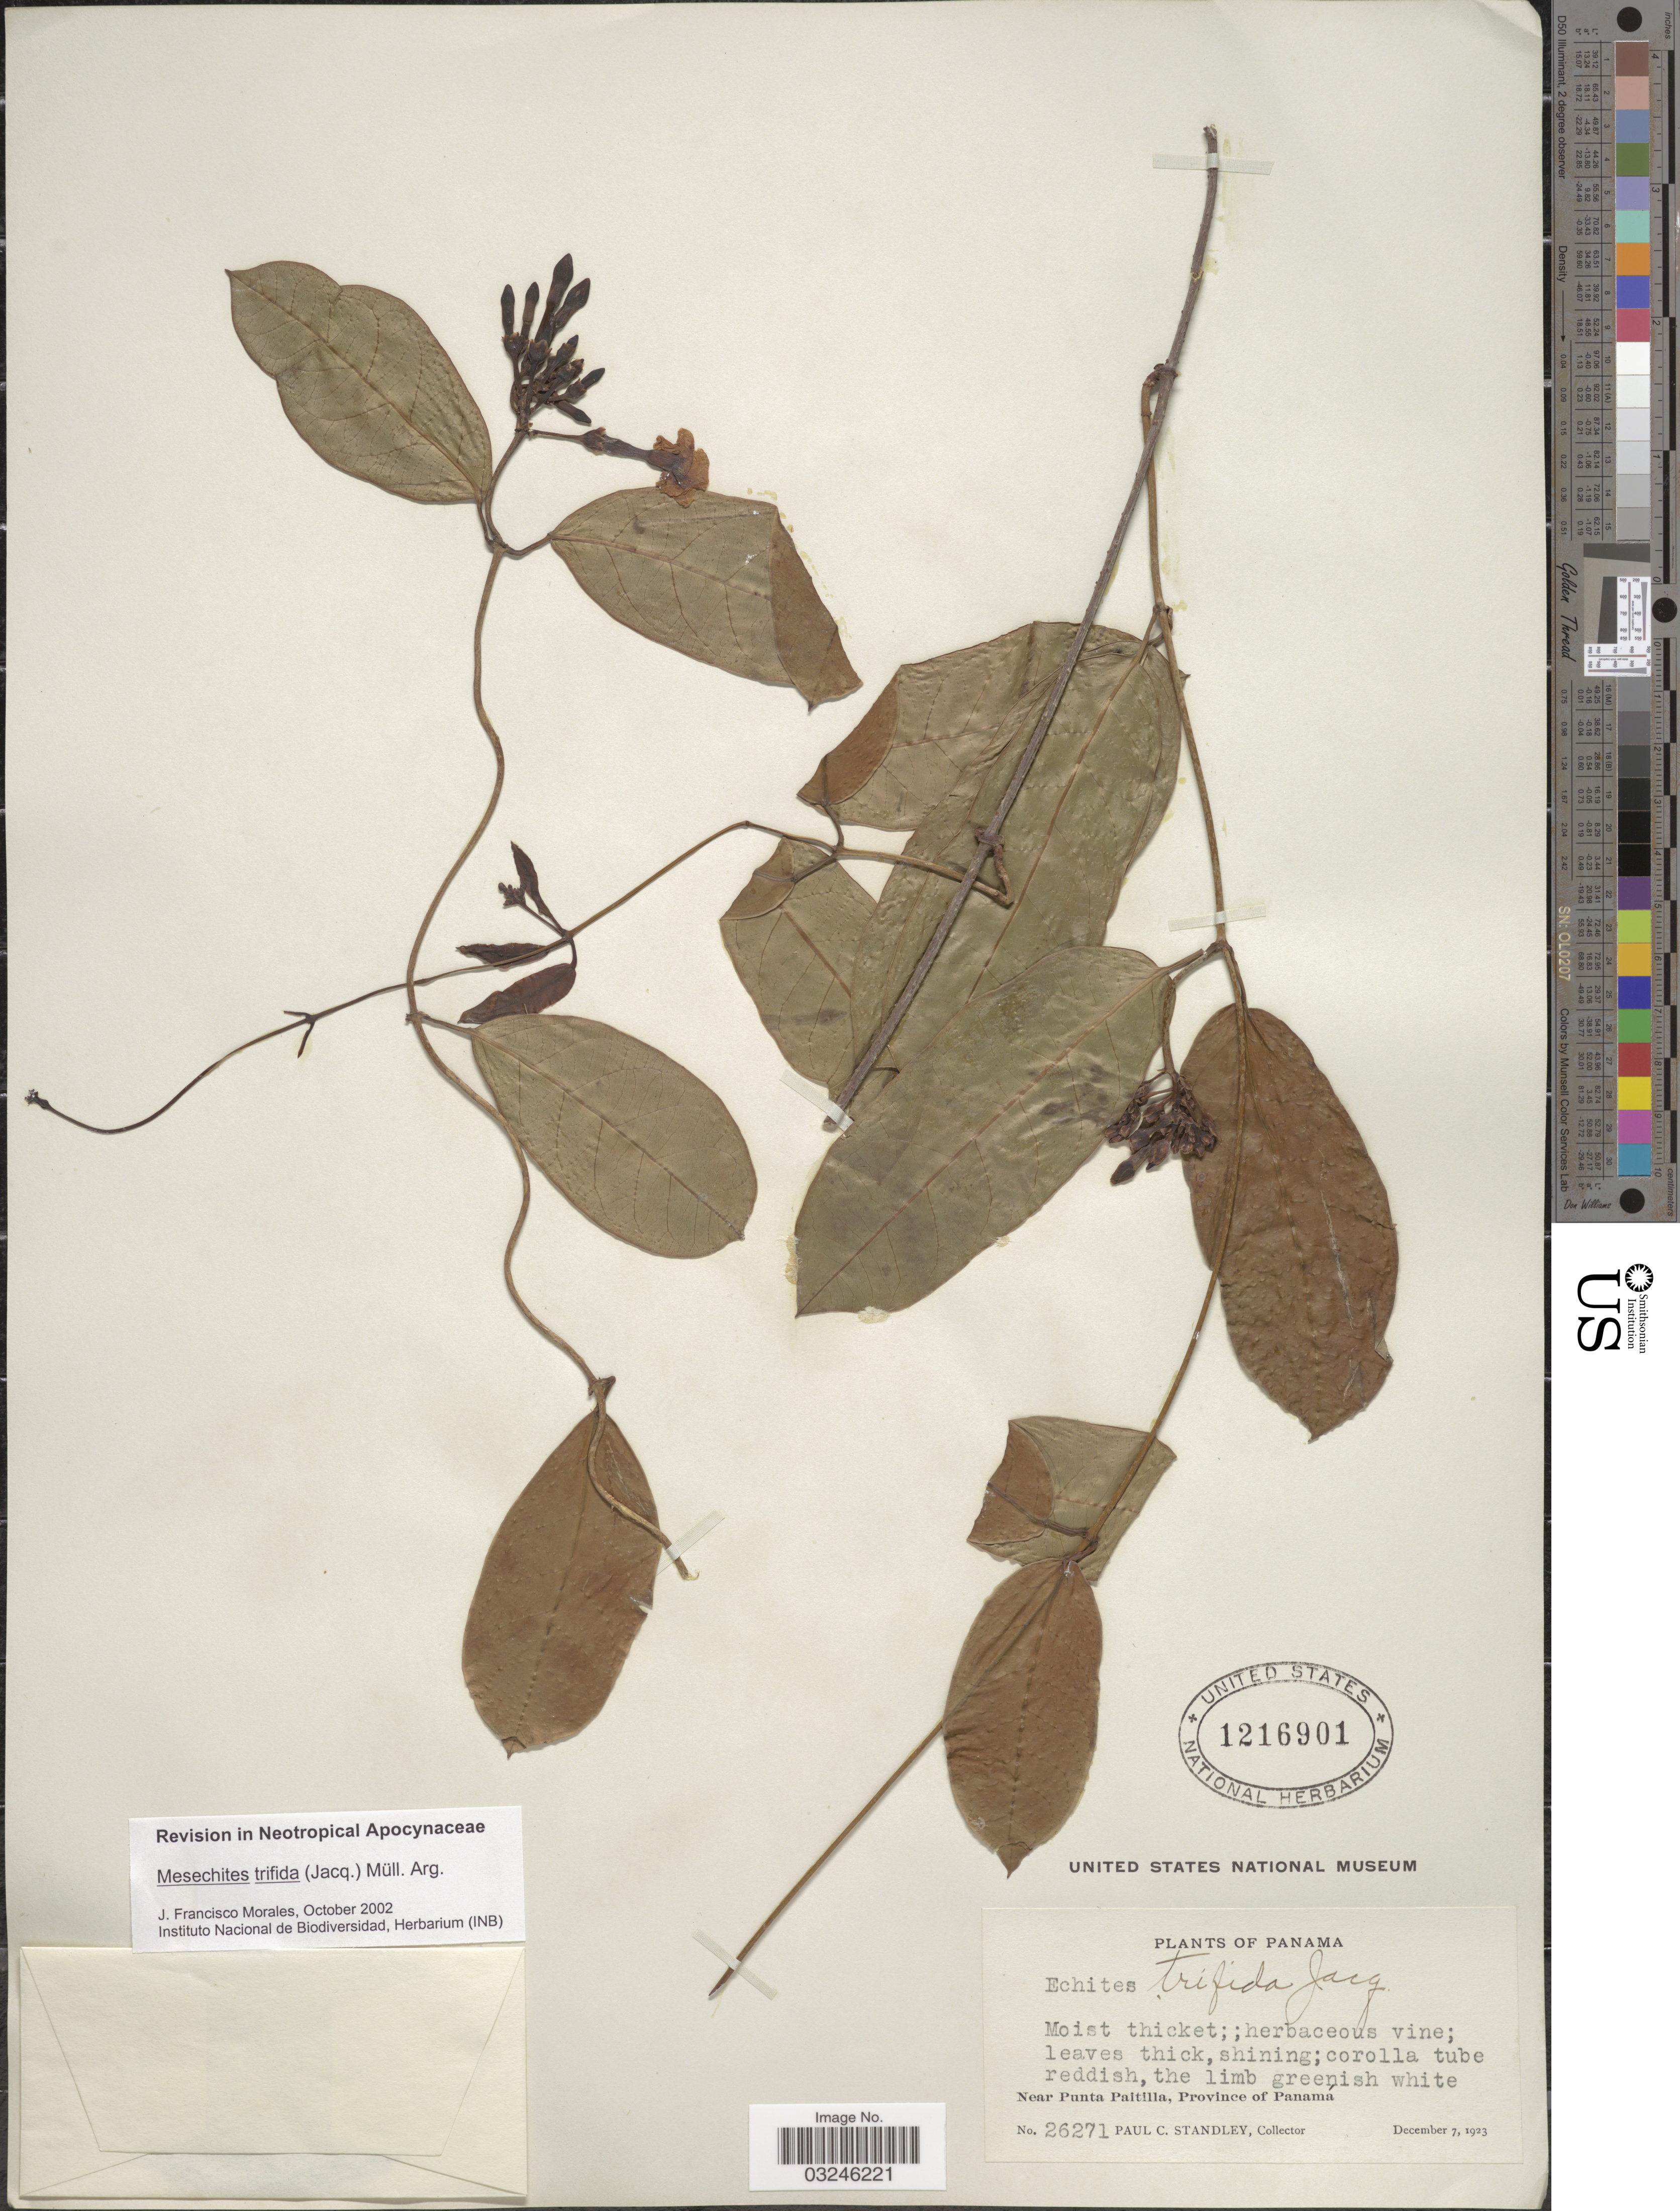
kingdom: Plantae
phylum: Tracheophyta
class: Magnoliopsida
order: Gentianales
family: Apocynaceae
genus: Mesechites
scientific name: Mesechites trifidus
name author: (Jacq.) Müll. Arg.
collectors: P. C. Standley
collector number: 26271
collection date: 1923-12-07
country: Panama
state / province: Panamá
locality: Near Punta Paitilla.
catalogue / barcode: US 1216901